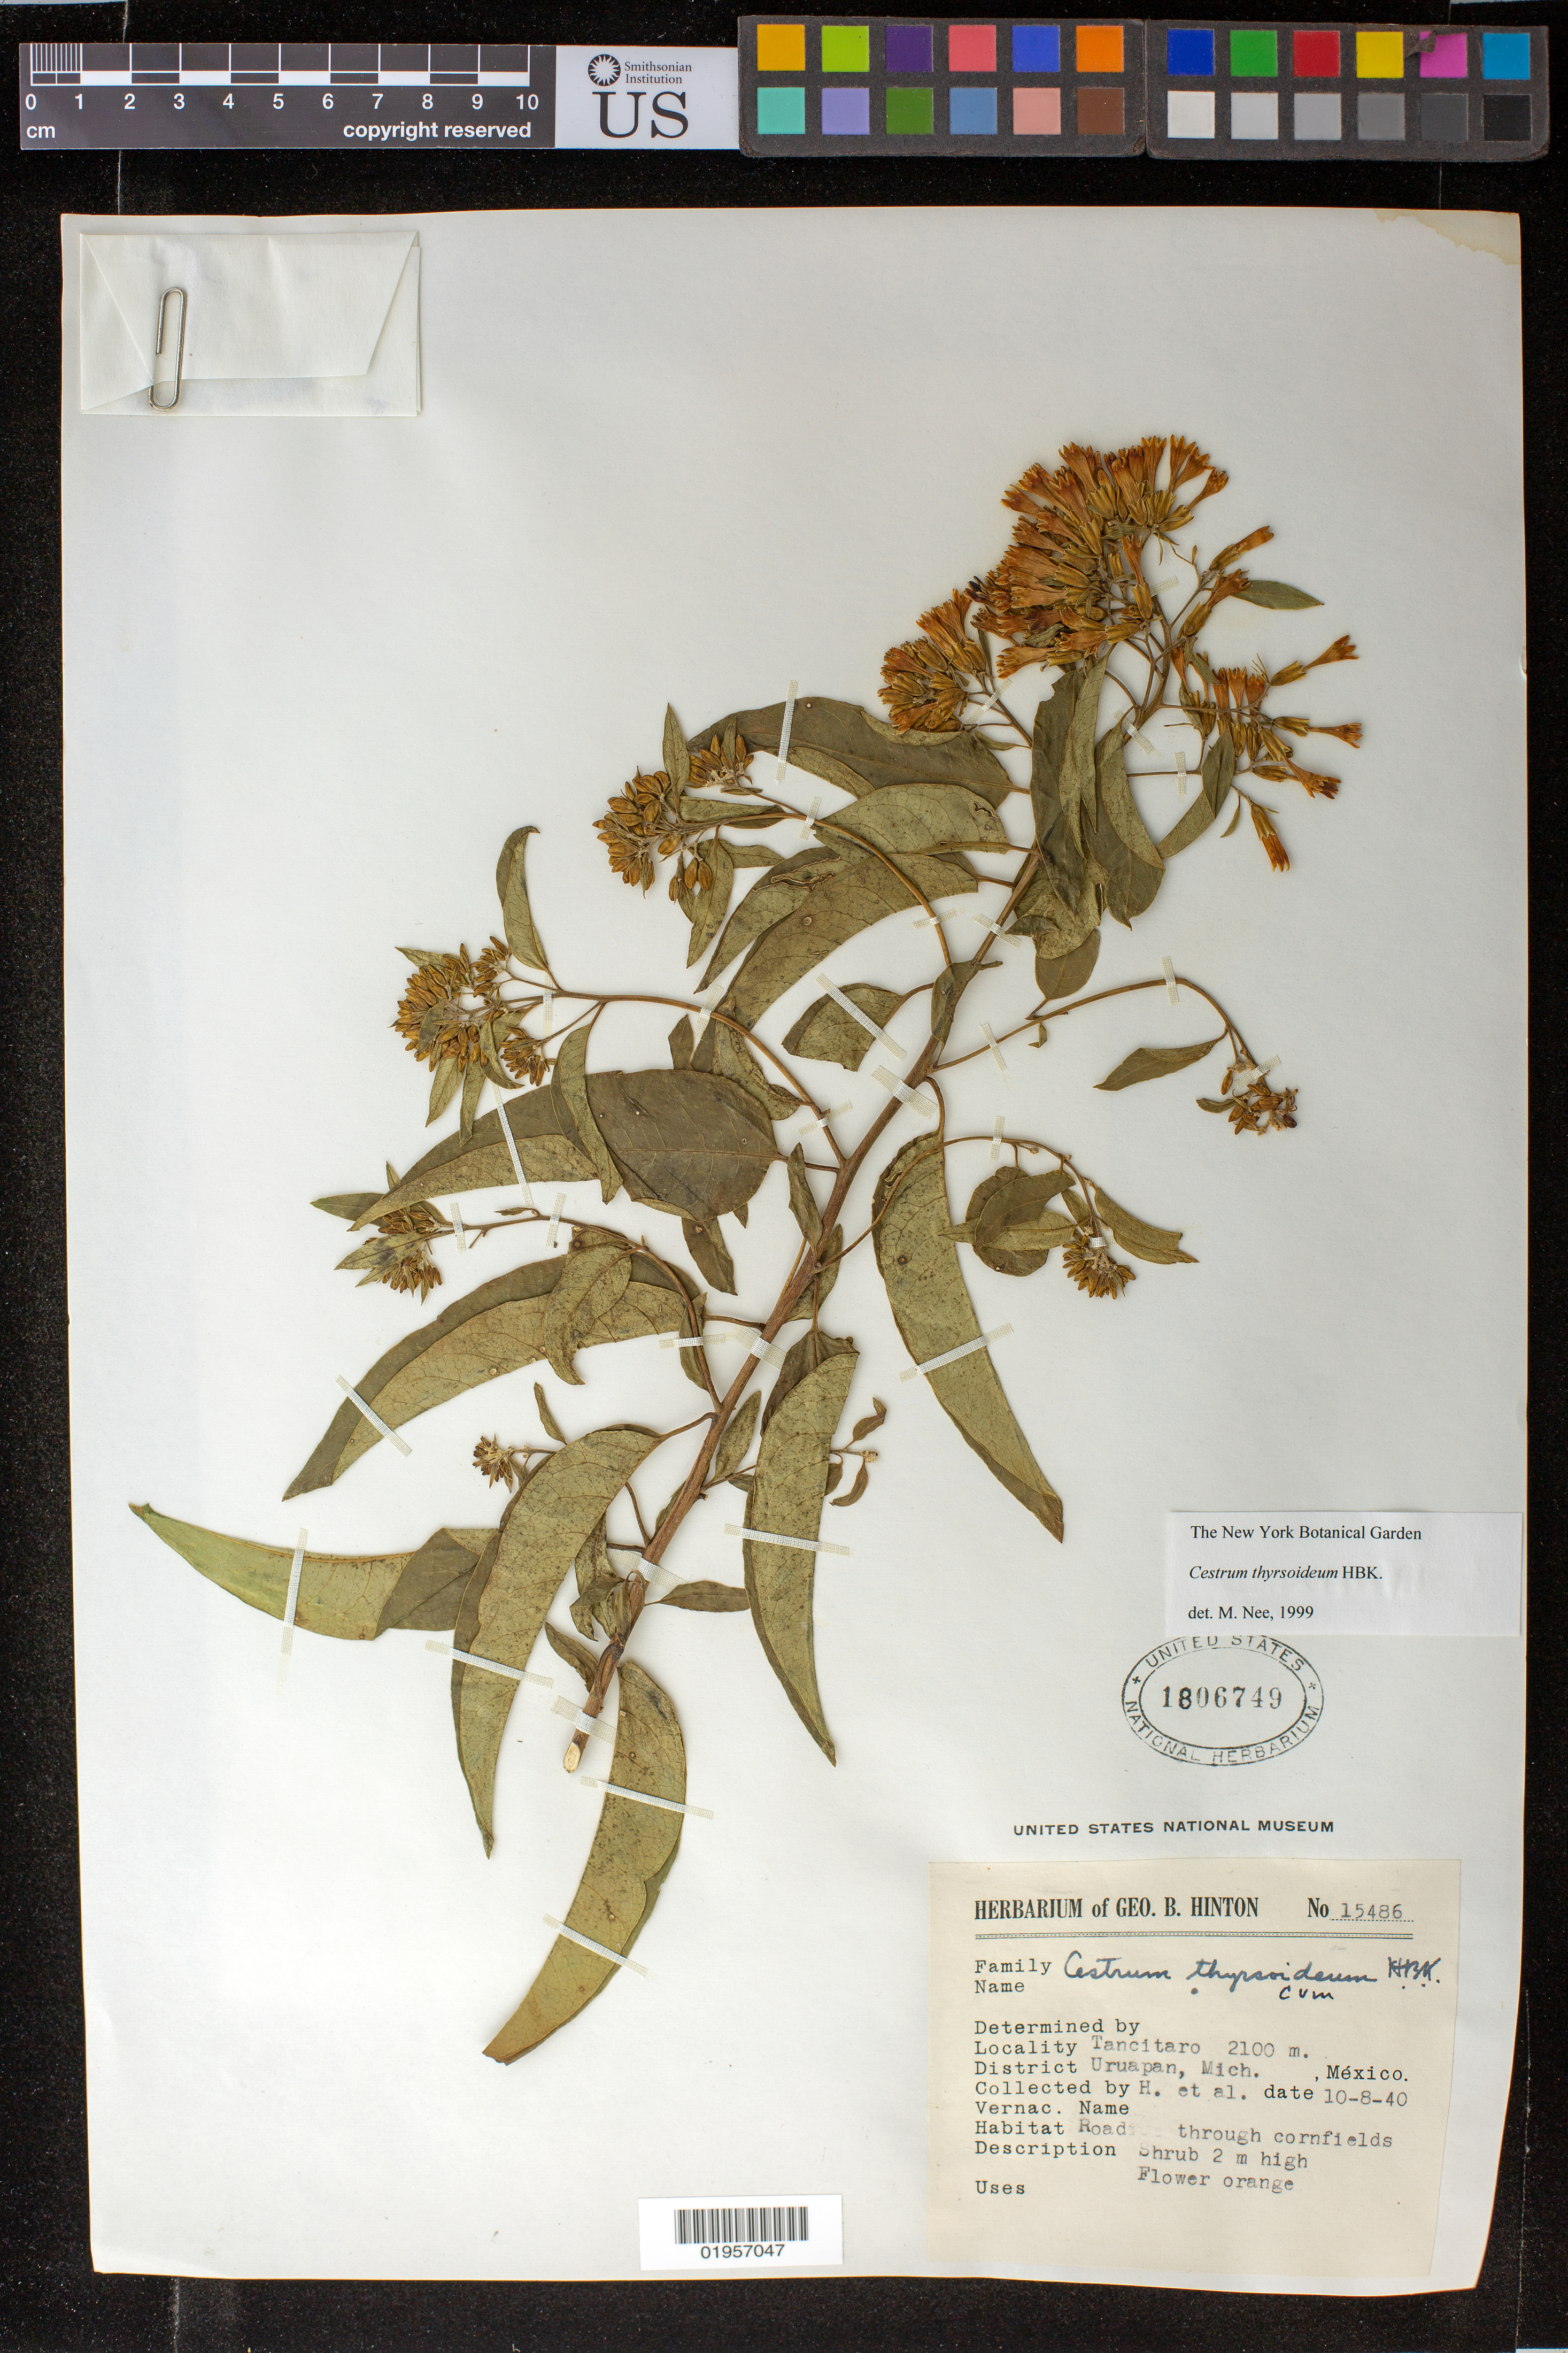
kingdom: Plantae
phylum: Tracheophyta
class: Magnoliopsida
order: Solanales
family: Solanaceae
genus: Cestrum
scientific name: Cestrum tenuifolium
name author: Francey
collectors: ex herb. G. B. Hinton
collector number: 15486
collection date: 1940-10-08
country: Mexico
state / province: Michoacán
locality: Tancitaro, Uruapan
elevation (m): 2100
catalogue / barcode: US 1806749